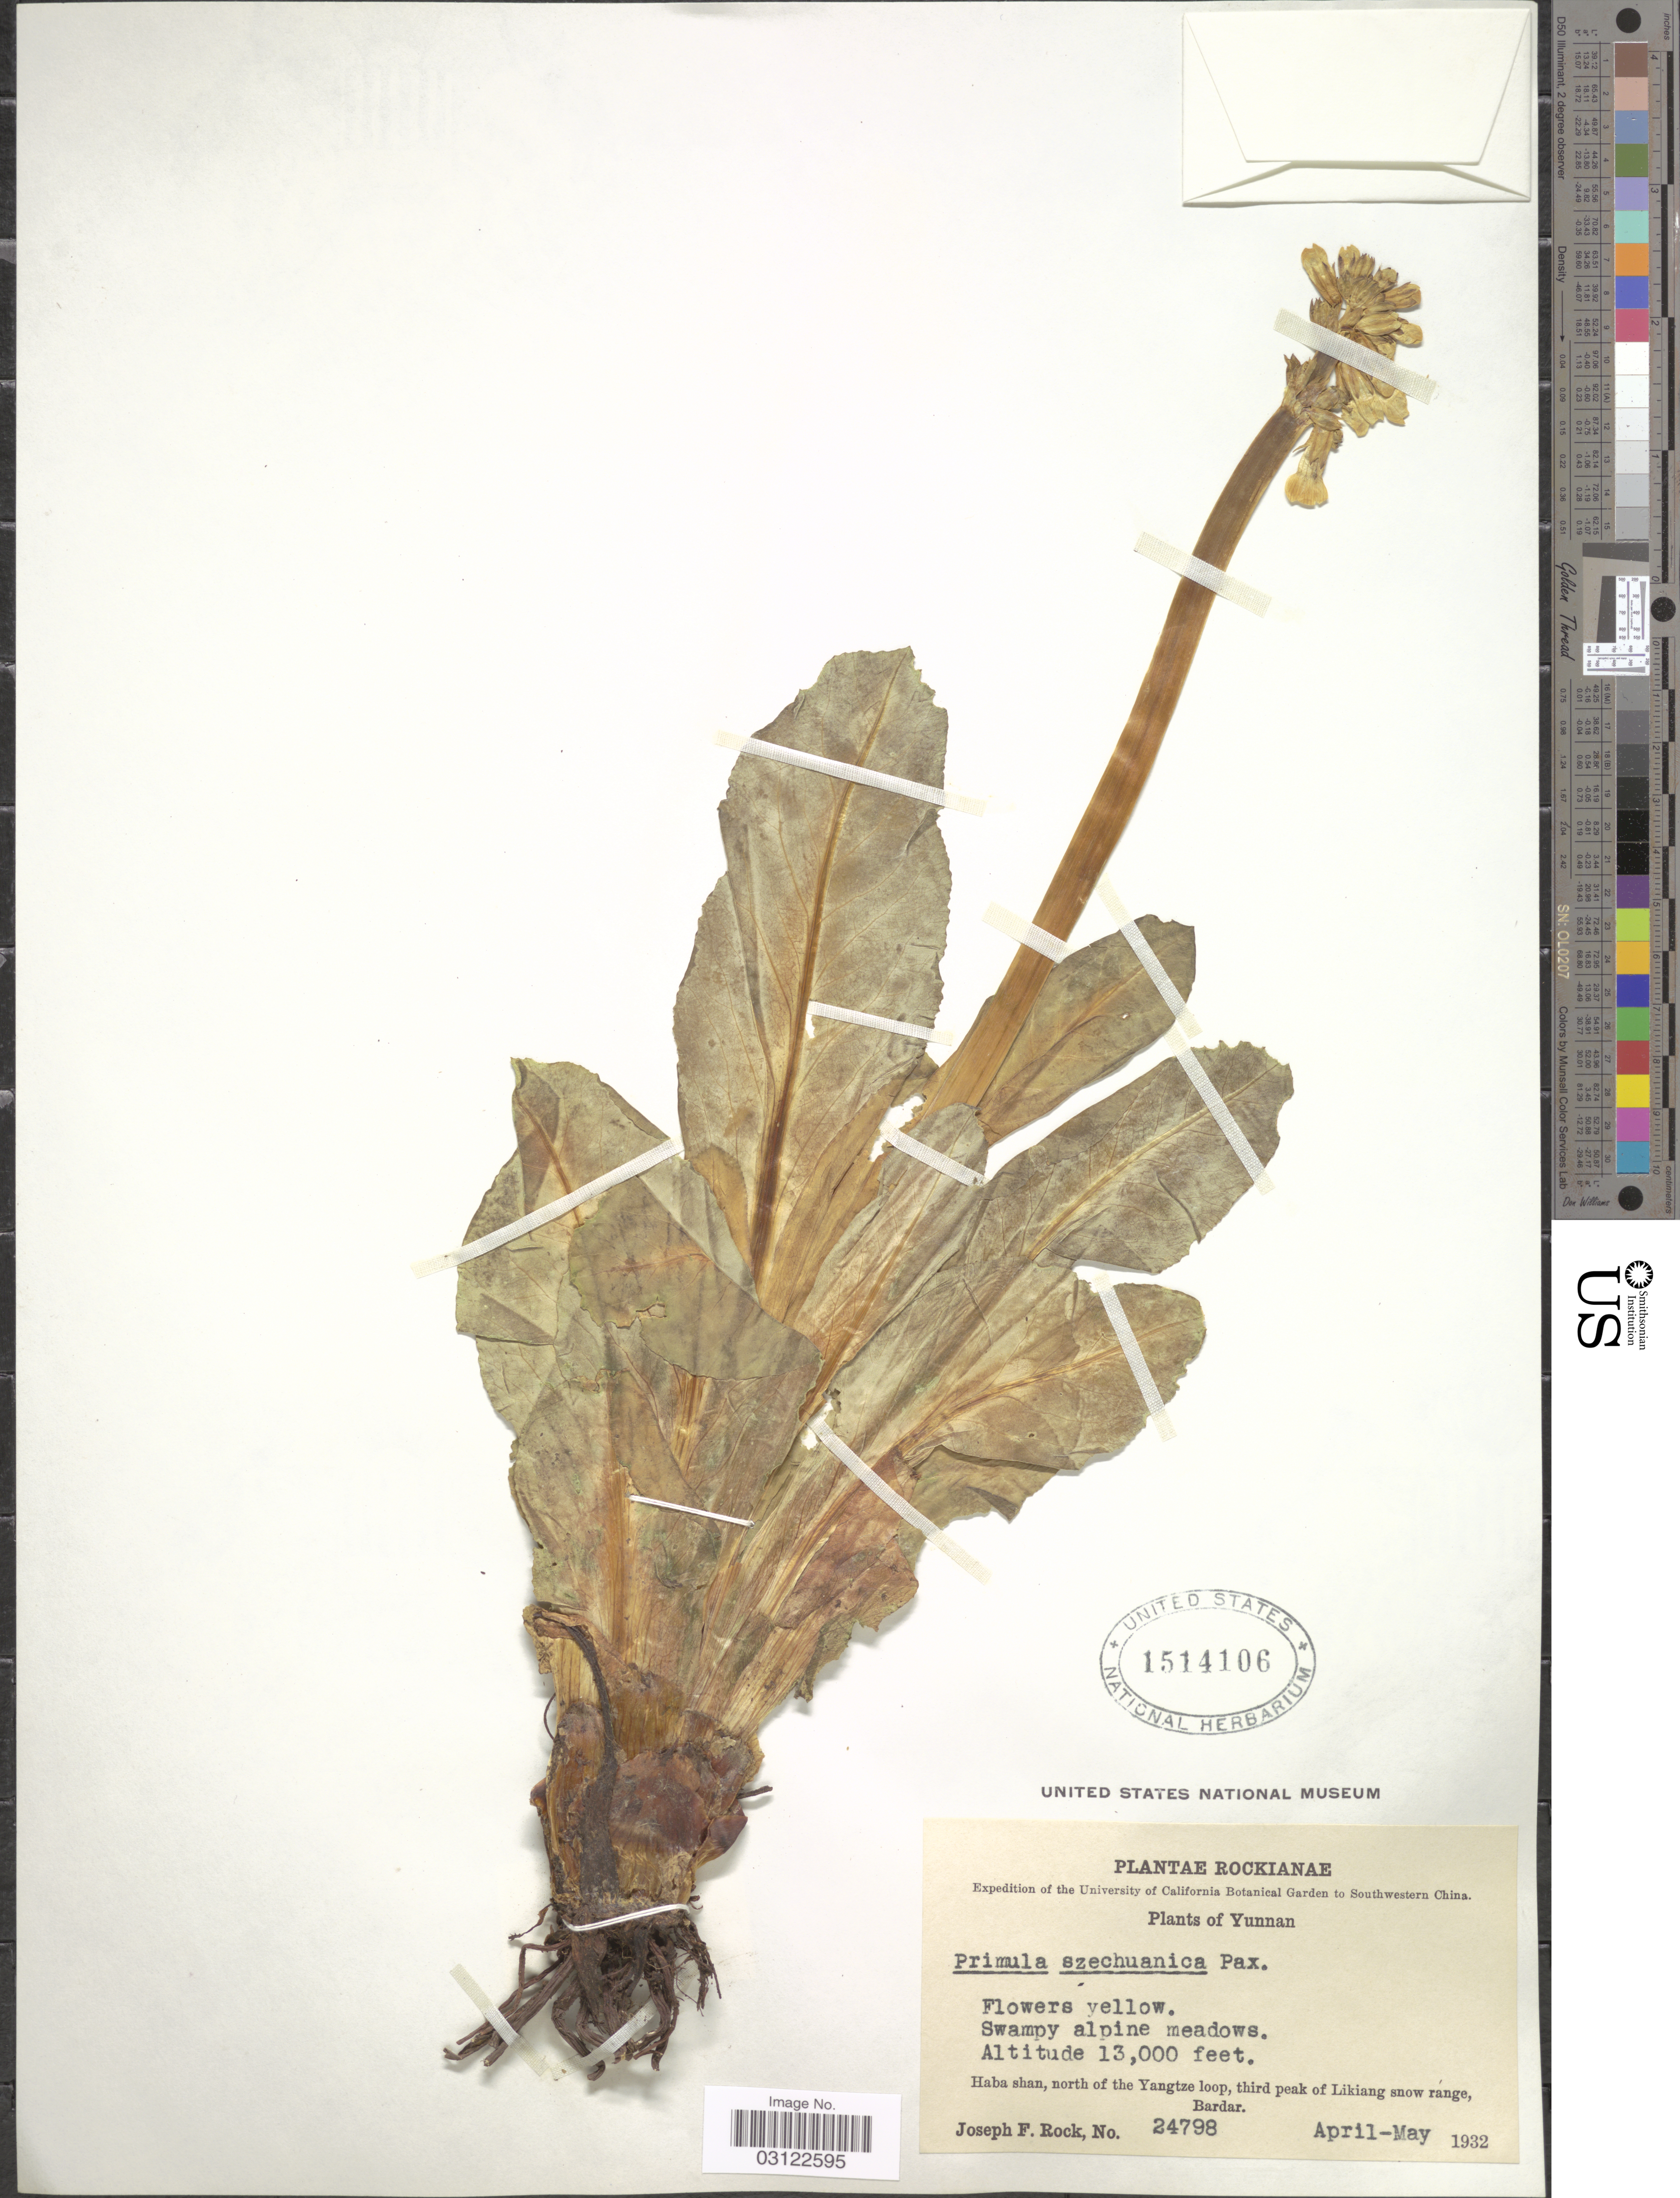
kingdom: Plantae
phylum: Tracheophyta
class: Magnoliopsida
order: Ericales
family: Primulaceae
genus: Primula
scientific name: Primula szechuanica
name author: Pax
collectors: J. F. Rock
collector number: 24798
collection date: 1932-04/1932-05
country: China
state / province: Yunnan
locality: Southwestern China. Swampy alpine meadows. Haba shan, north of Yangtze loop, third peak of Likiang snow range, Bardar.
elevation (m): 3962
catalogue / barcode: US 1514106